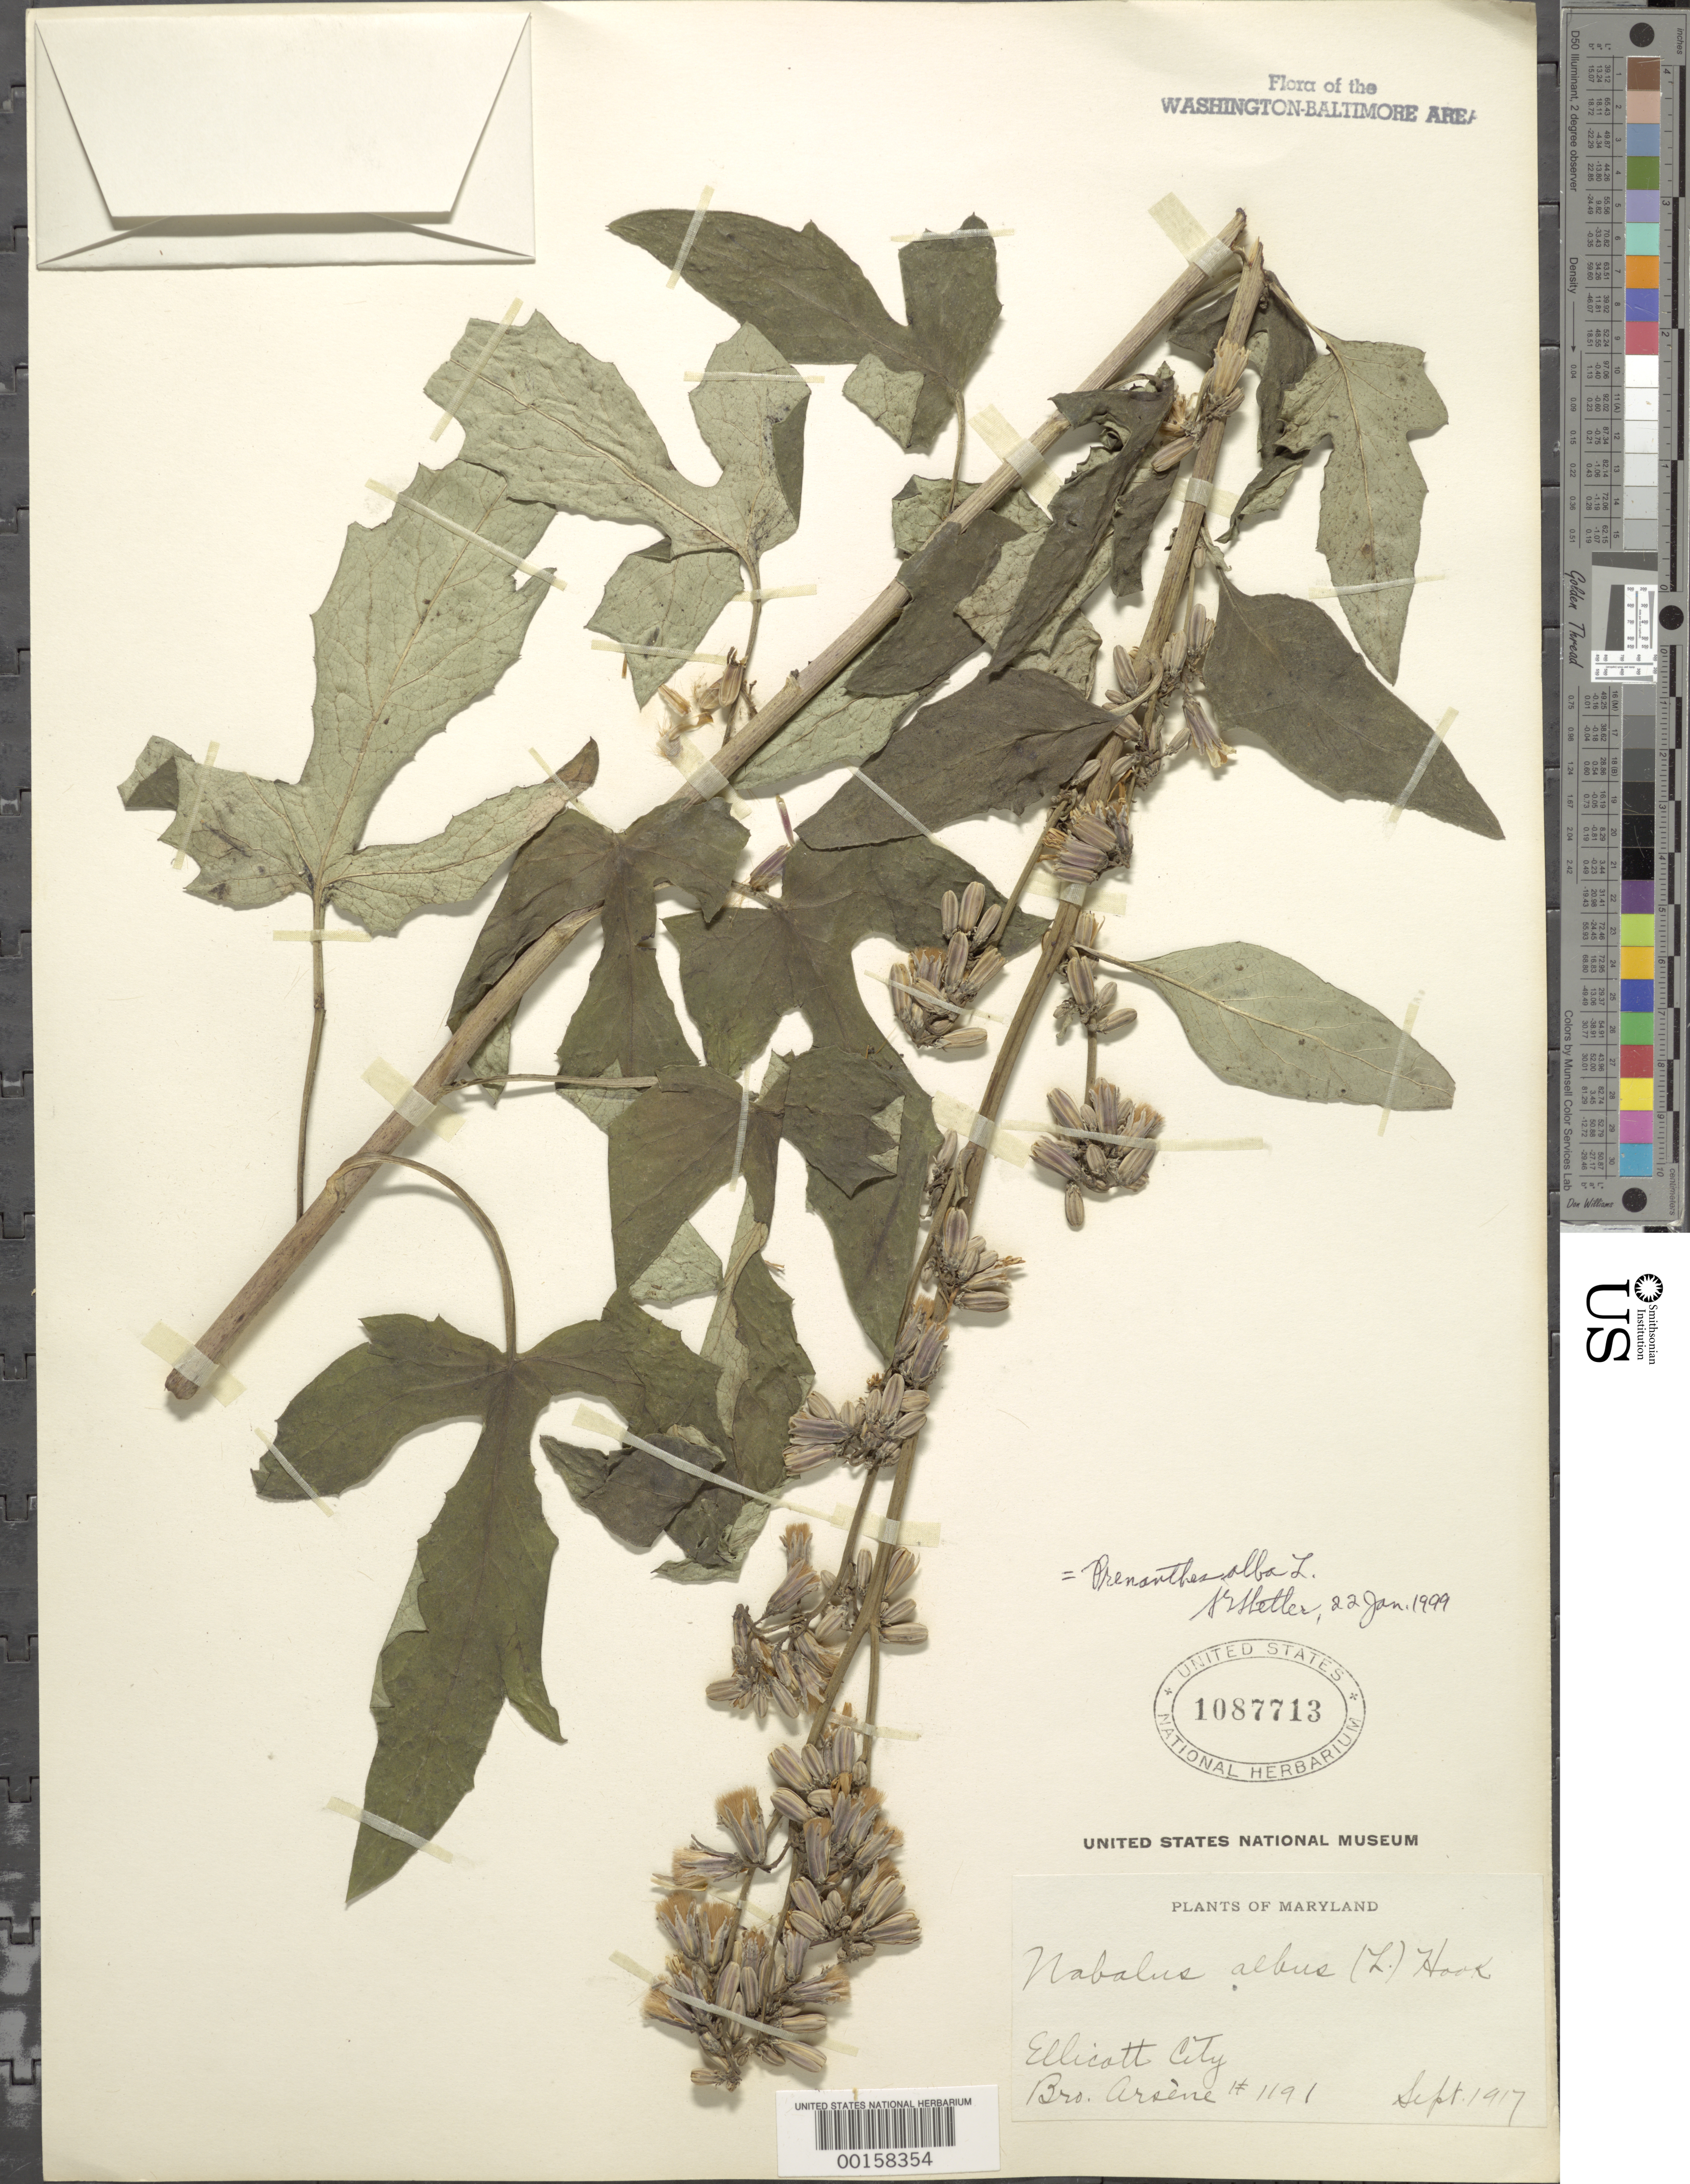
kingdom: Plantae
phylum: Tracheophyta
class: Magnoliopsida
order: Asterales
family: Asteraceae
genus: Nabalus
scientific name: Nabalus albus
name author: (L.) Hook.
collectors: Bro. G. Arsène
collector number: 1191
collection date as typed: Sep 1917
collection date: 1917-09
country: United States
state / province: Maryland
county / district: Howard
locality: Ellicott City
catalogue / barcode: US 1087713